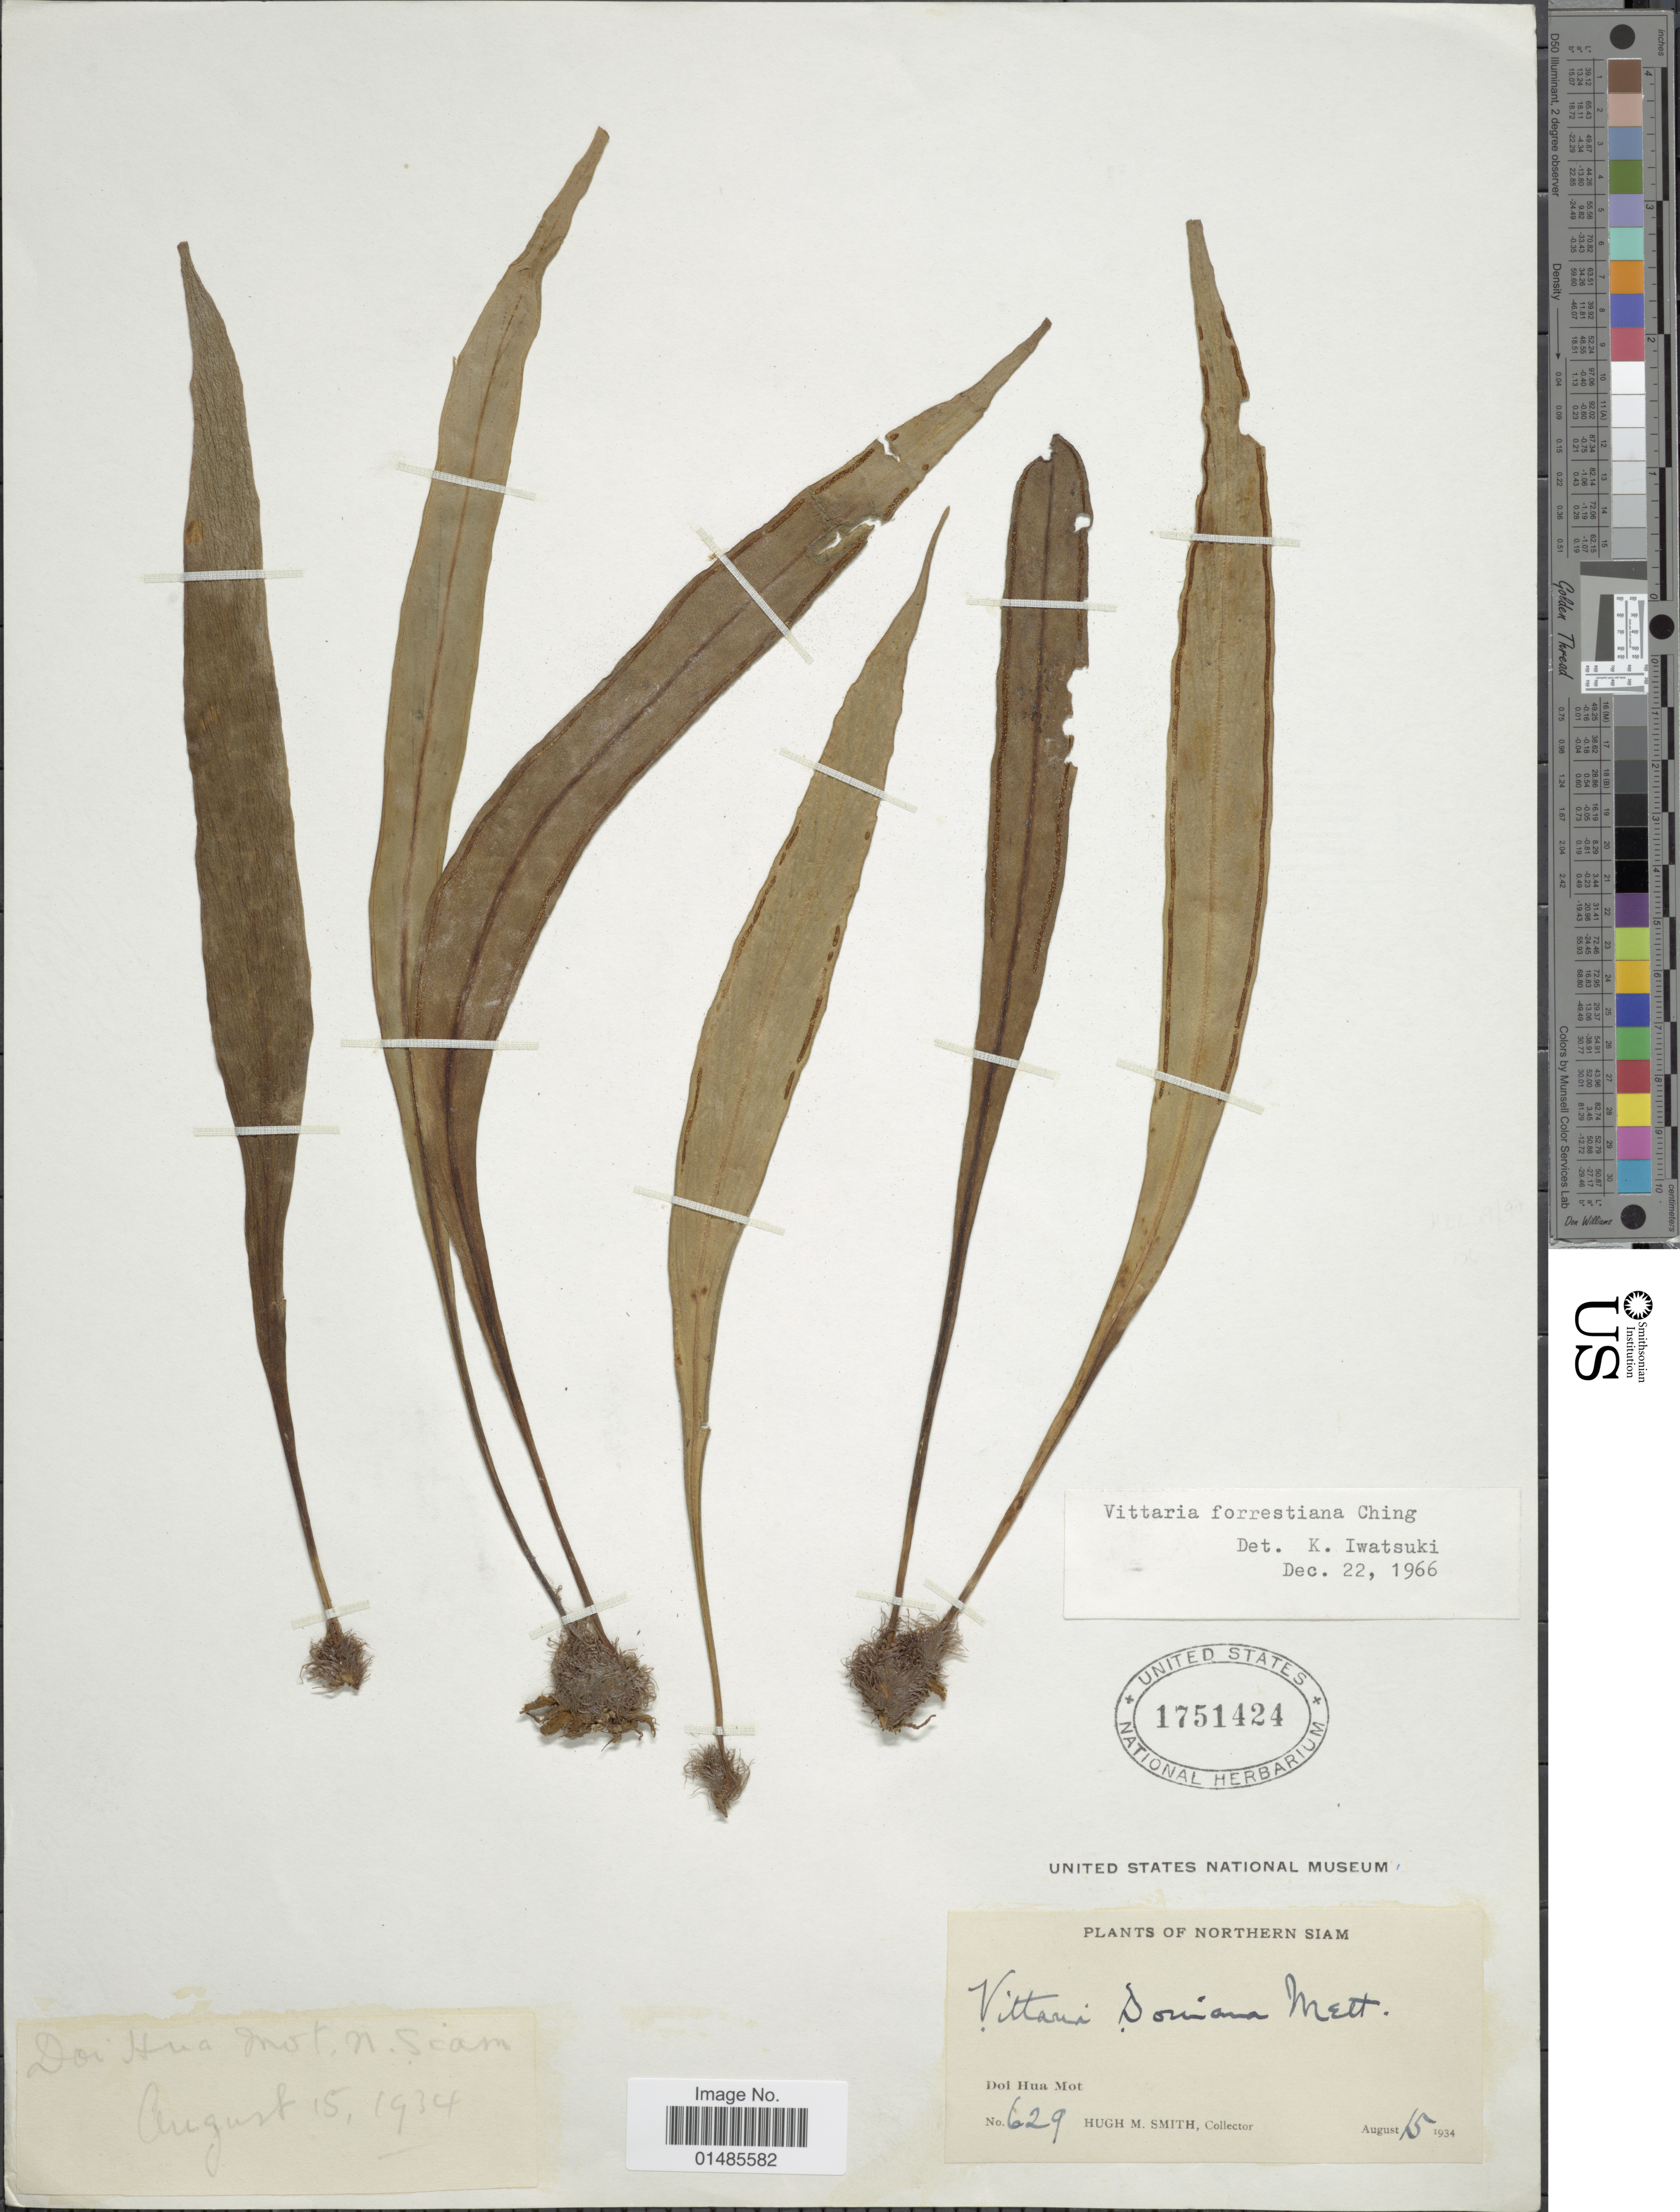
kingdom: Plantae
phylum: Tracheophyta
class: Polypodiopsida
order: Polypodiales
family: Pteridaceae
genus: Haplopteris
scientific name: Haplopteris doniana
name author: (Mett. ex Hieron.) E.H. Crane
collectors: H. M. Smith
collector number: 629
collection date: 1934-08-15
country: Thailand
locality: Northern Siam. Doi Hua Mot.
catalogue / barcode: US 1751424